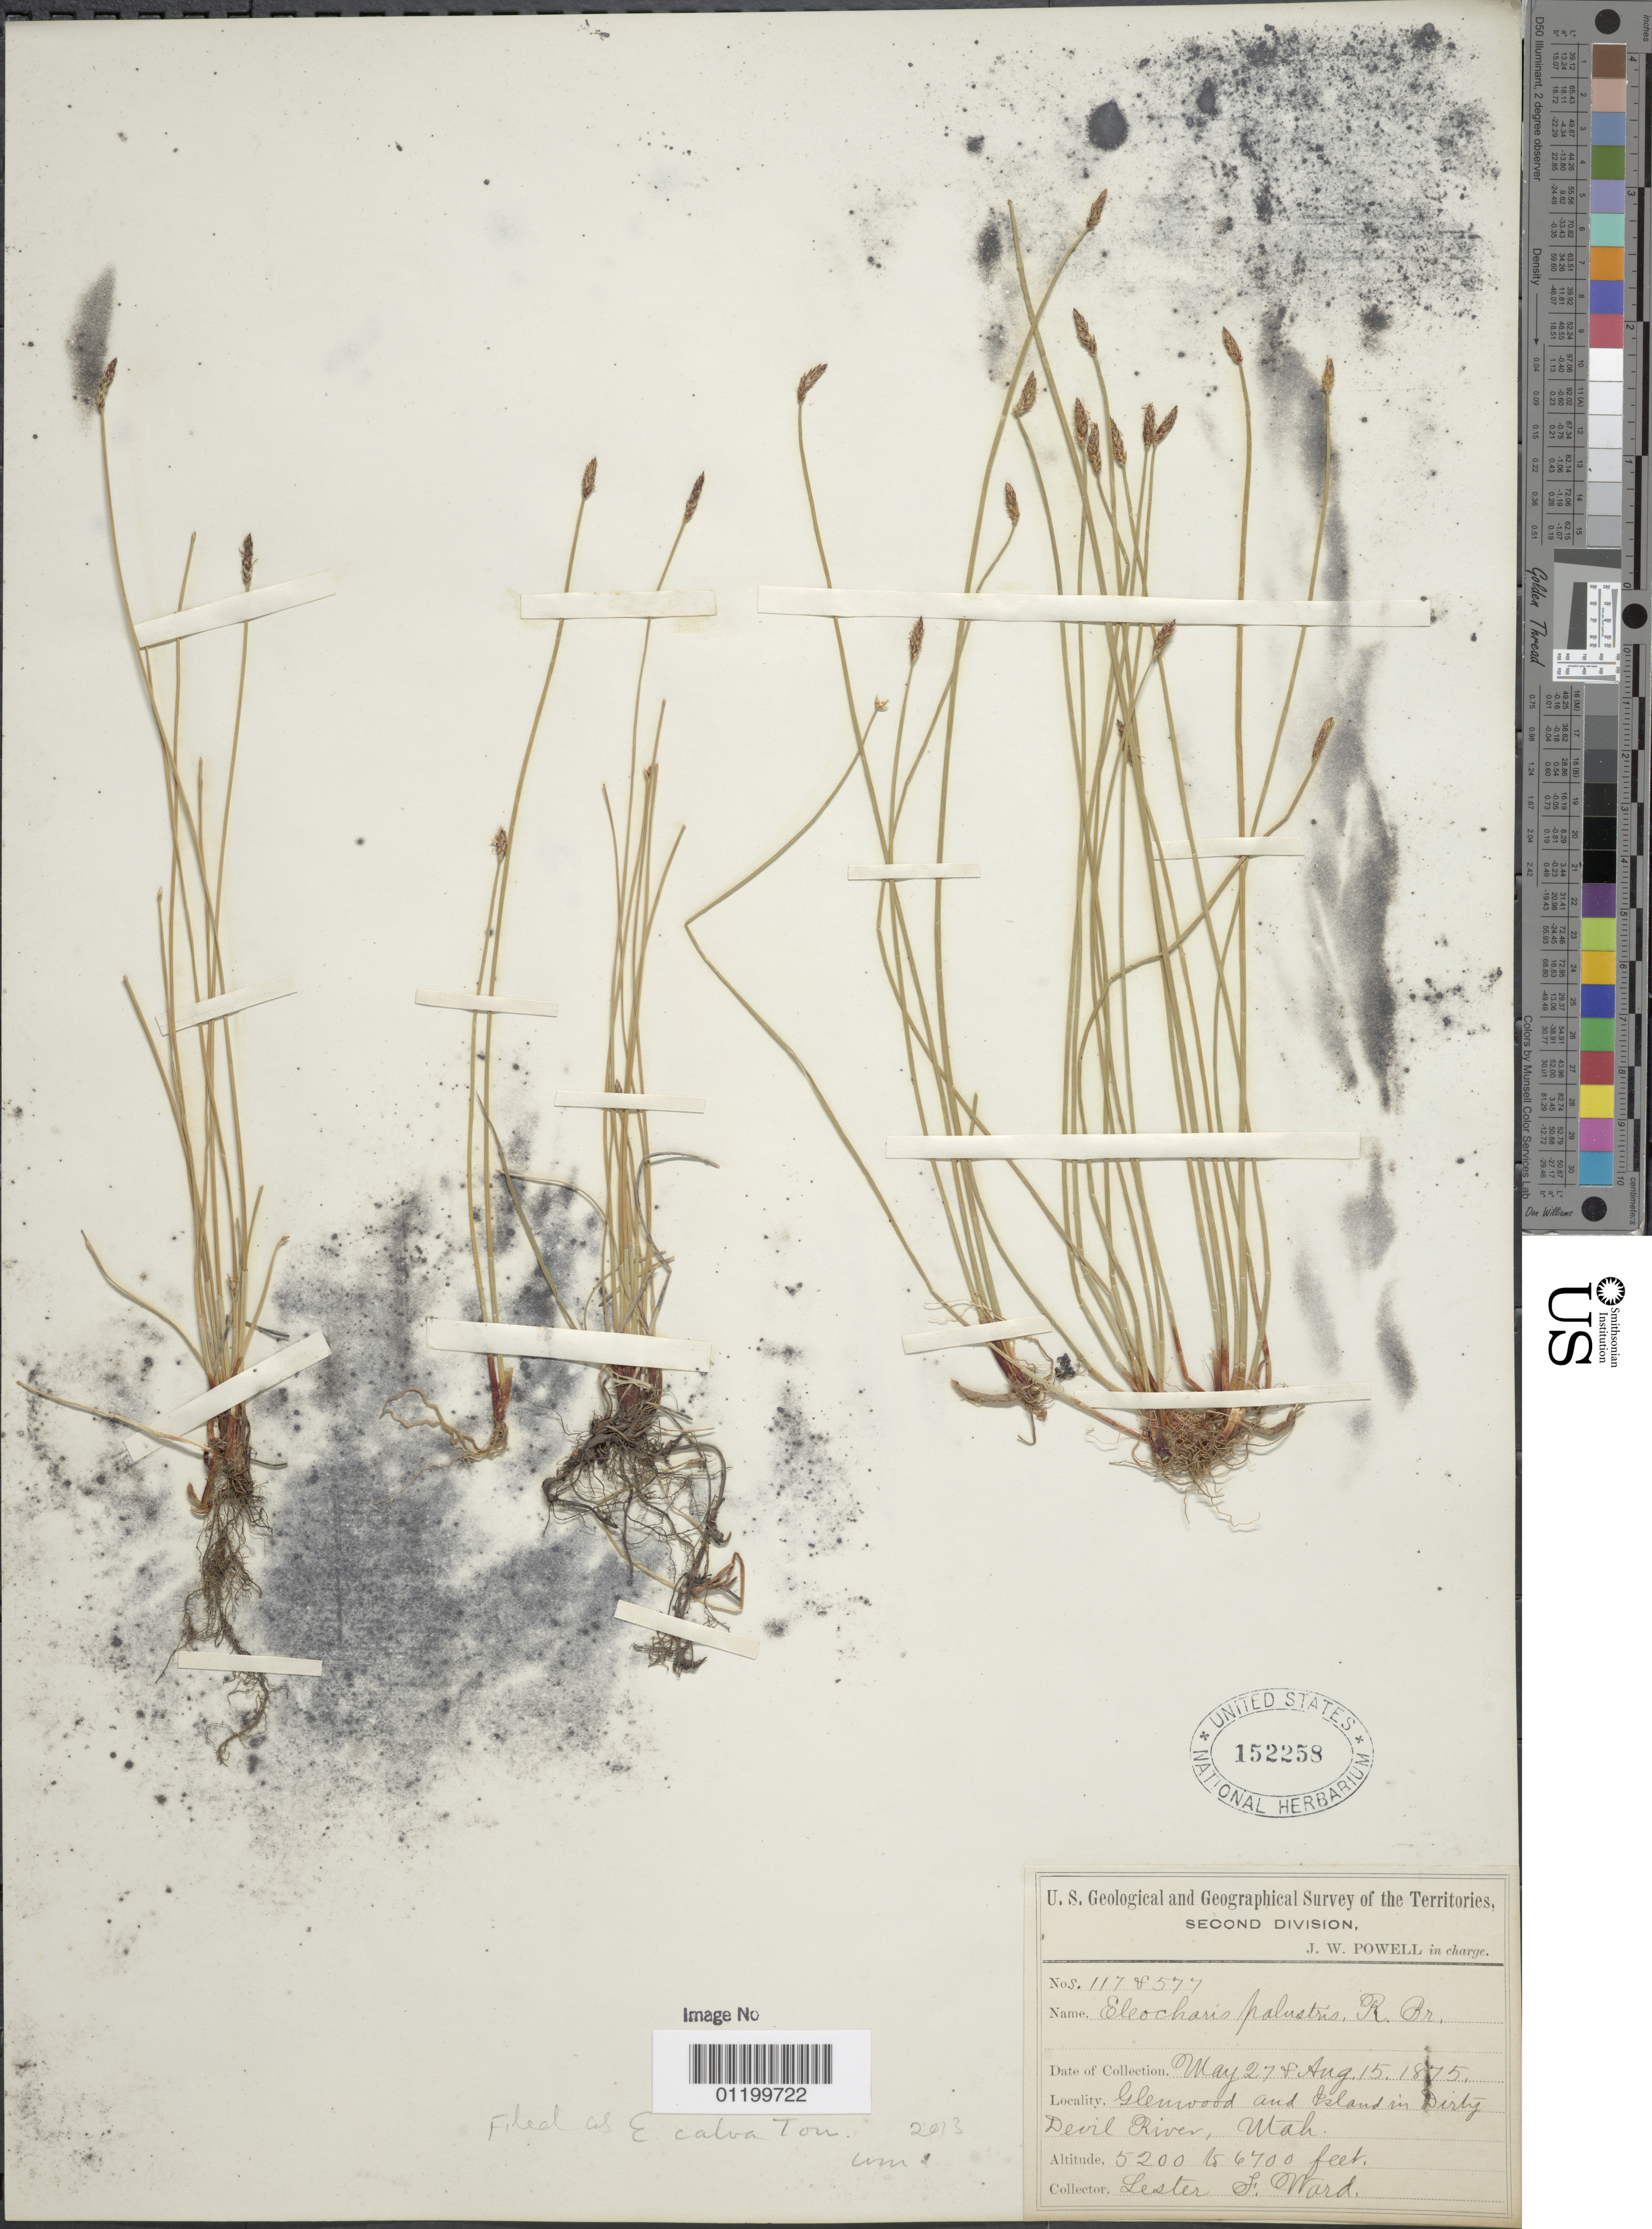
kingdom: Plantae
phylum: Tracheophyta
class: Liliopsida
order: Poales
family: Cyperaceae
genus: Eleocharis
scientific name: Eleocharis erythropoda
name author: Steud.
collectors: L. F. Ward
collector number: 117 & 577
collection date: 1875-05-27,1875-08-15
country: United States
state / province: Utah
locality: Glenwood and Island in dirty Devil River.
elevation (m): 1585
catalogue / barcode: US 152258